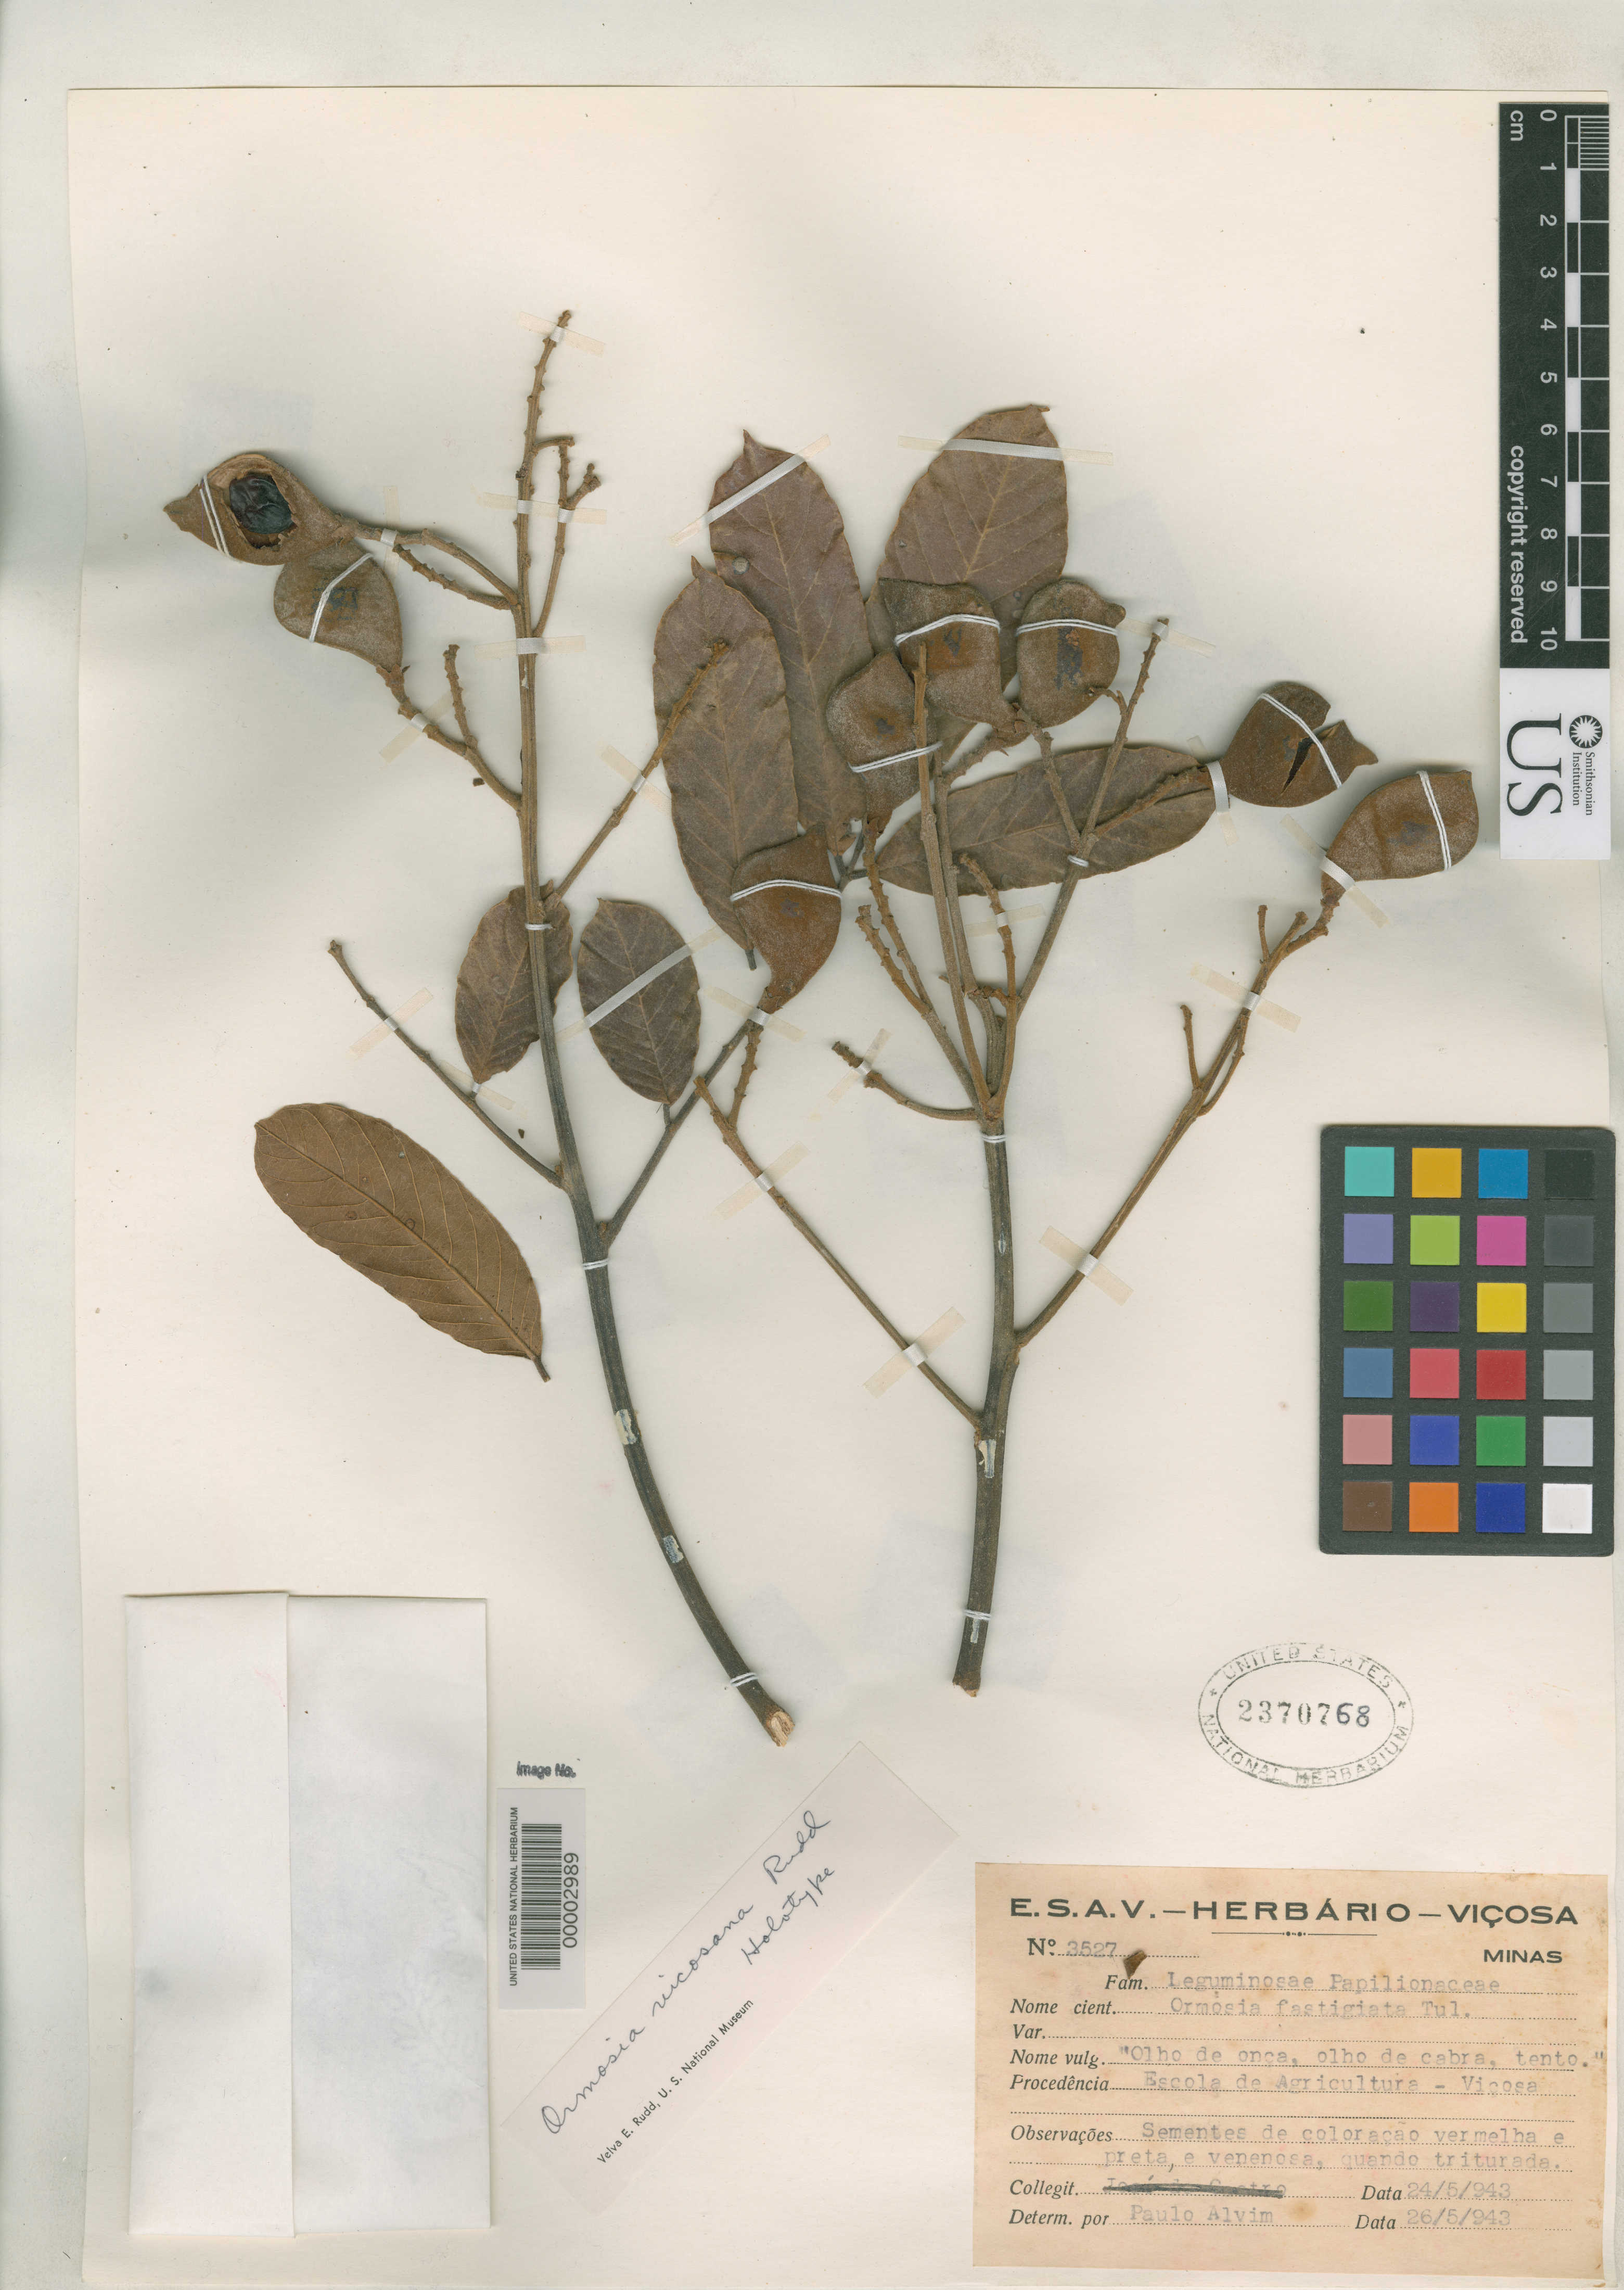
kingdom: Plantae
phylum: Tracheophyta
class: Magnoliopsida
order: Fabales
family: Fabaceae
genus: Ormosia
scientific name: Ormosia vicosana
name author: Rudd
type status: Holotype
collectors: P. Alvim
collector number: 3527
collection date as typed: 24 May 1943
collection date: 1943-05-24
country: Brazil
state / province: Minas Gerais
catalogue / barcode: US 2370768